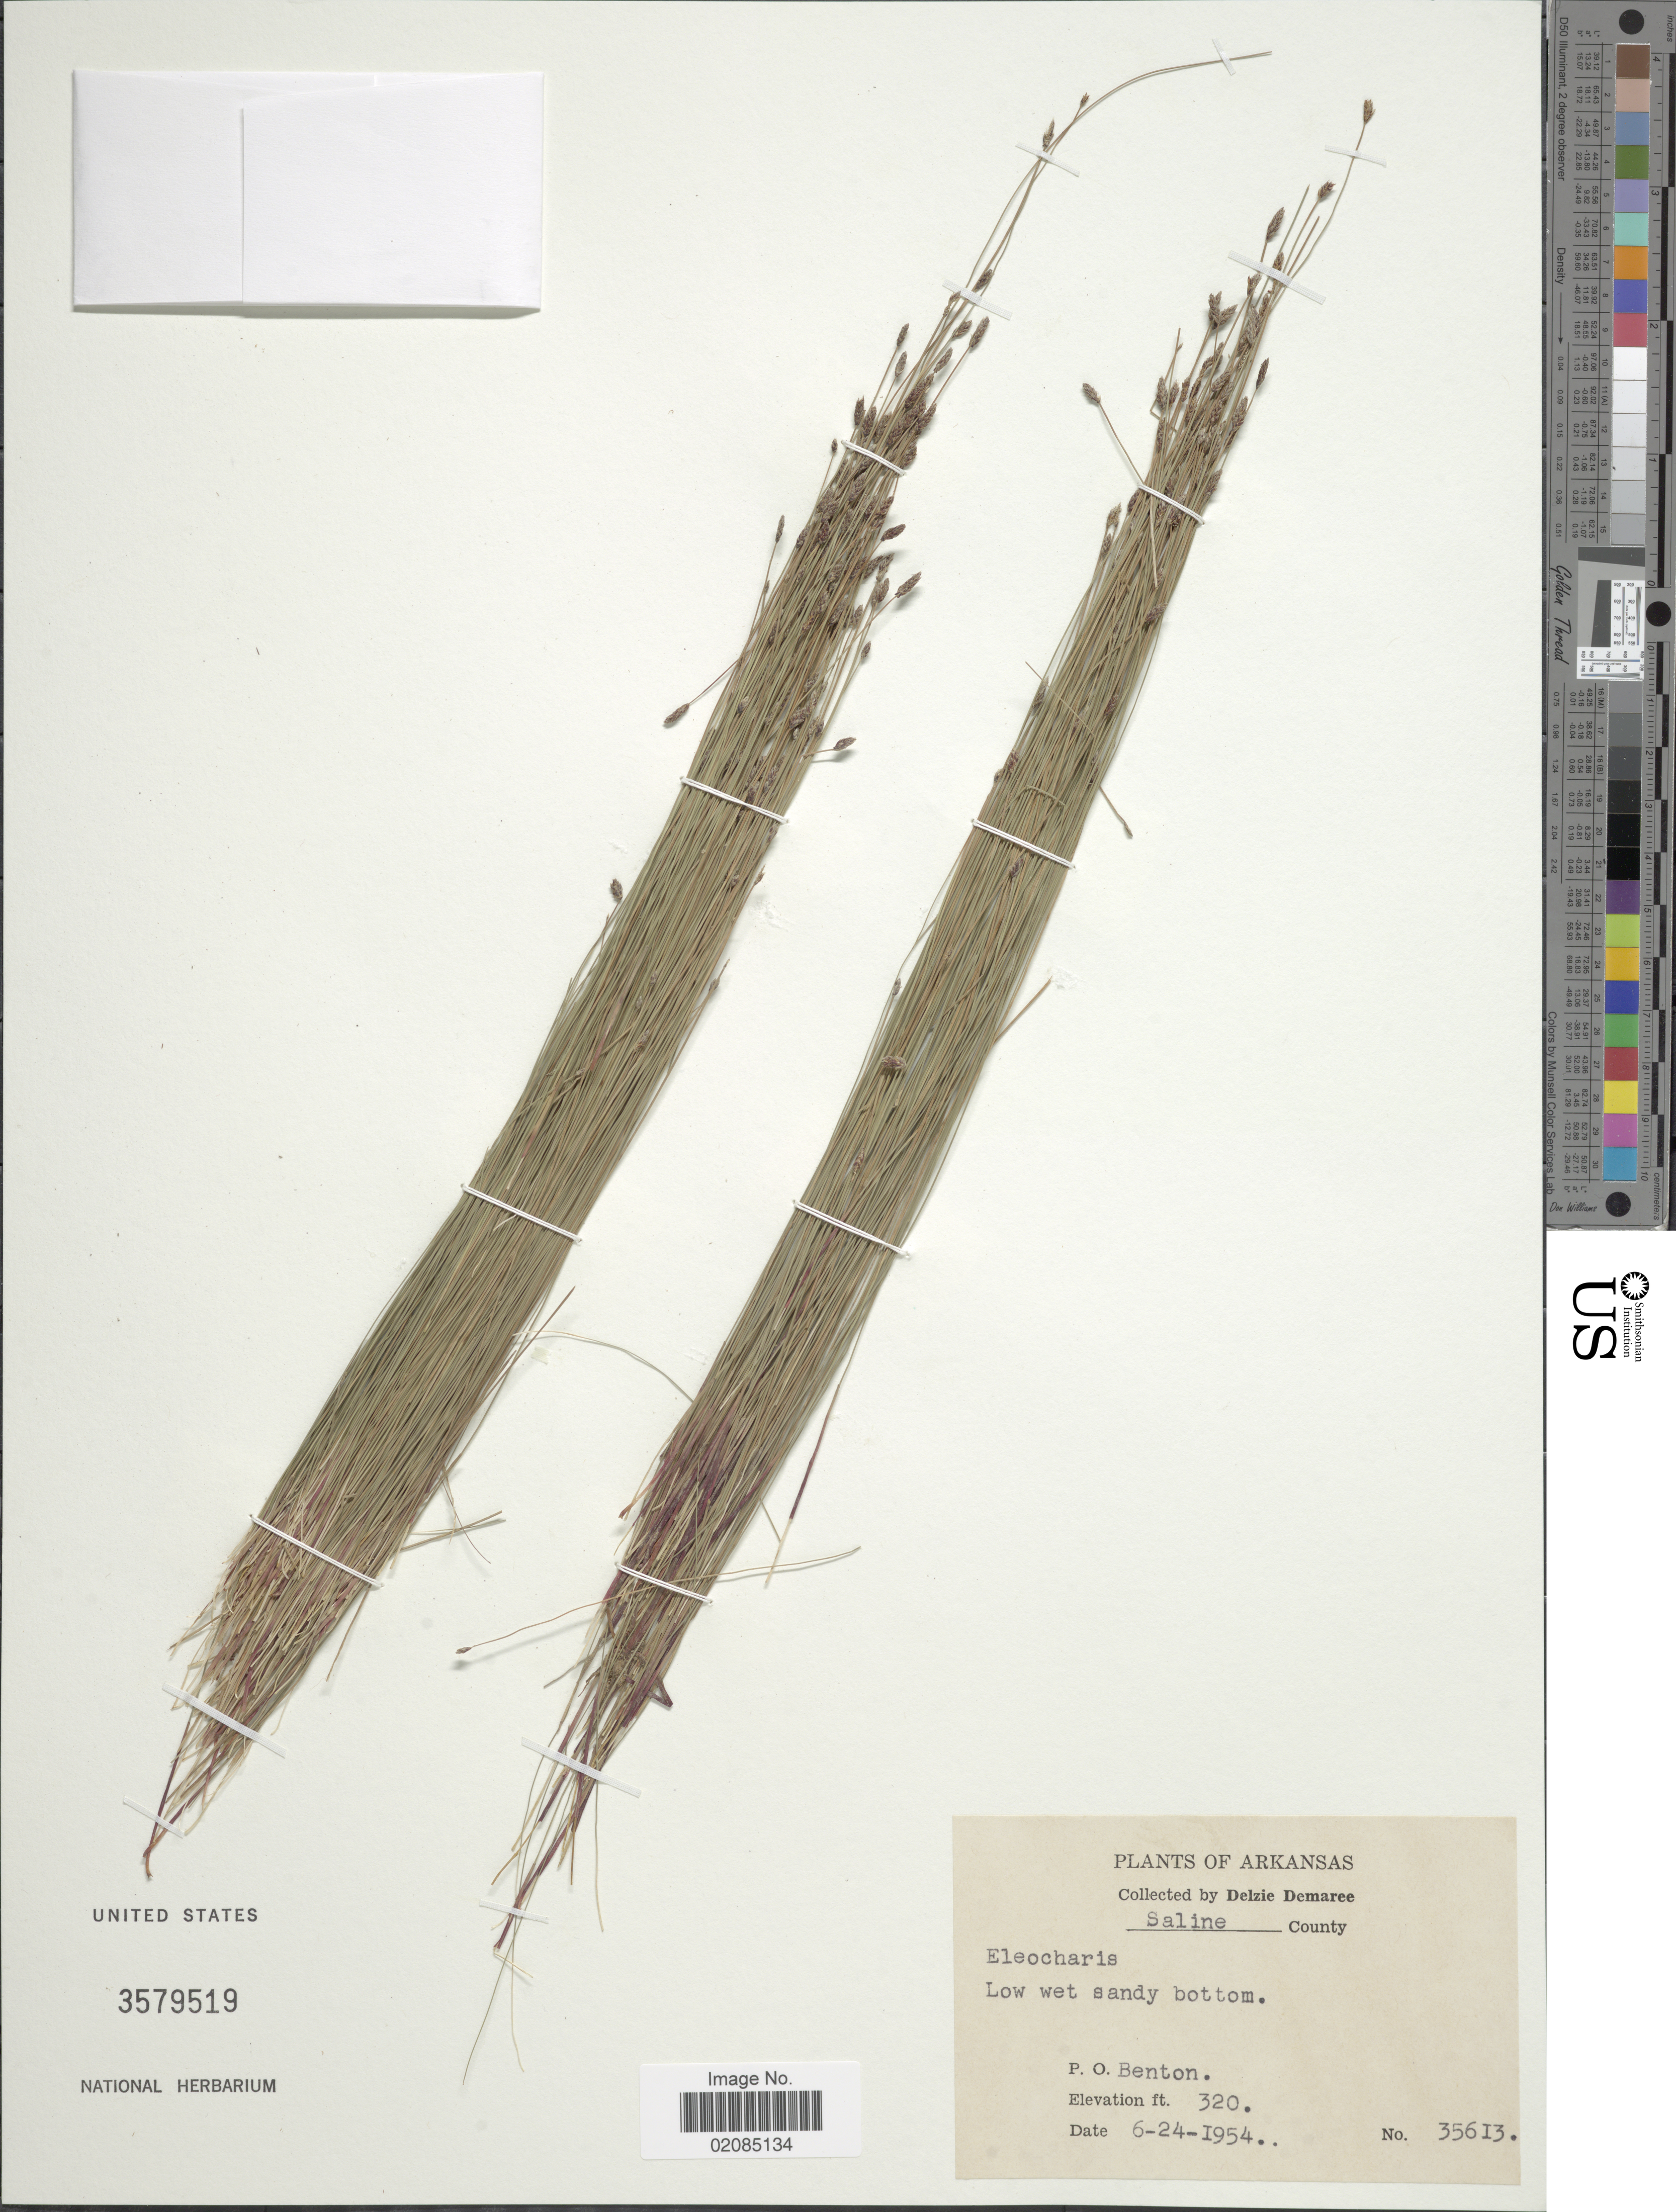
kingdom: Plantae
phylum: Tracheophyta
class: Liliopsida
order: Poales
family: Cyperaceae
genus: Eleocharis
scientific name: Eleocharis sp.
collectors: D. Demaree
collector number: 35613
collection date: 1954-06-24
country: United States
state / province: Arkansas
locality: Saline County, P.O. Benton.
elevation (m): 98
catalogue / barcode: US 3579519